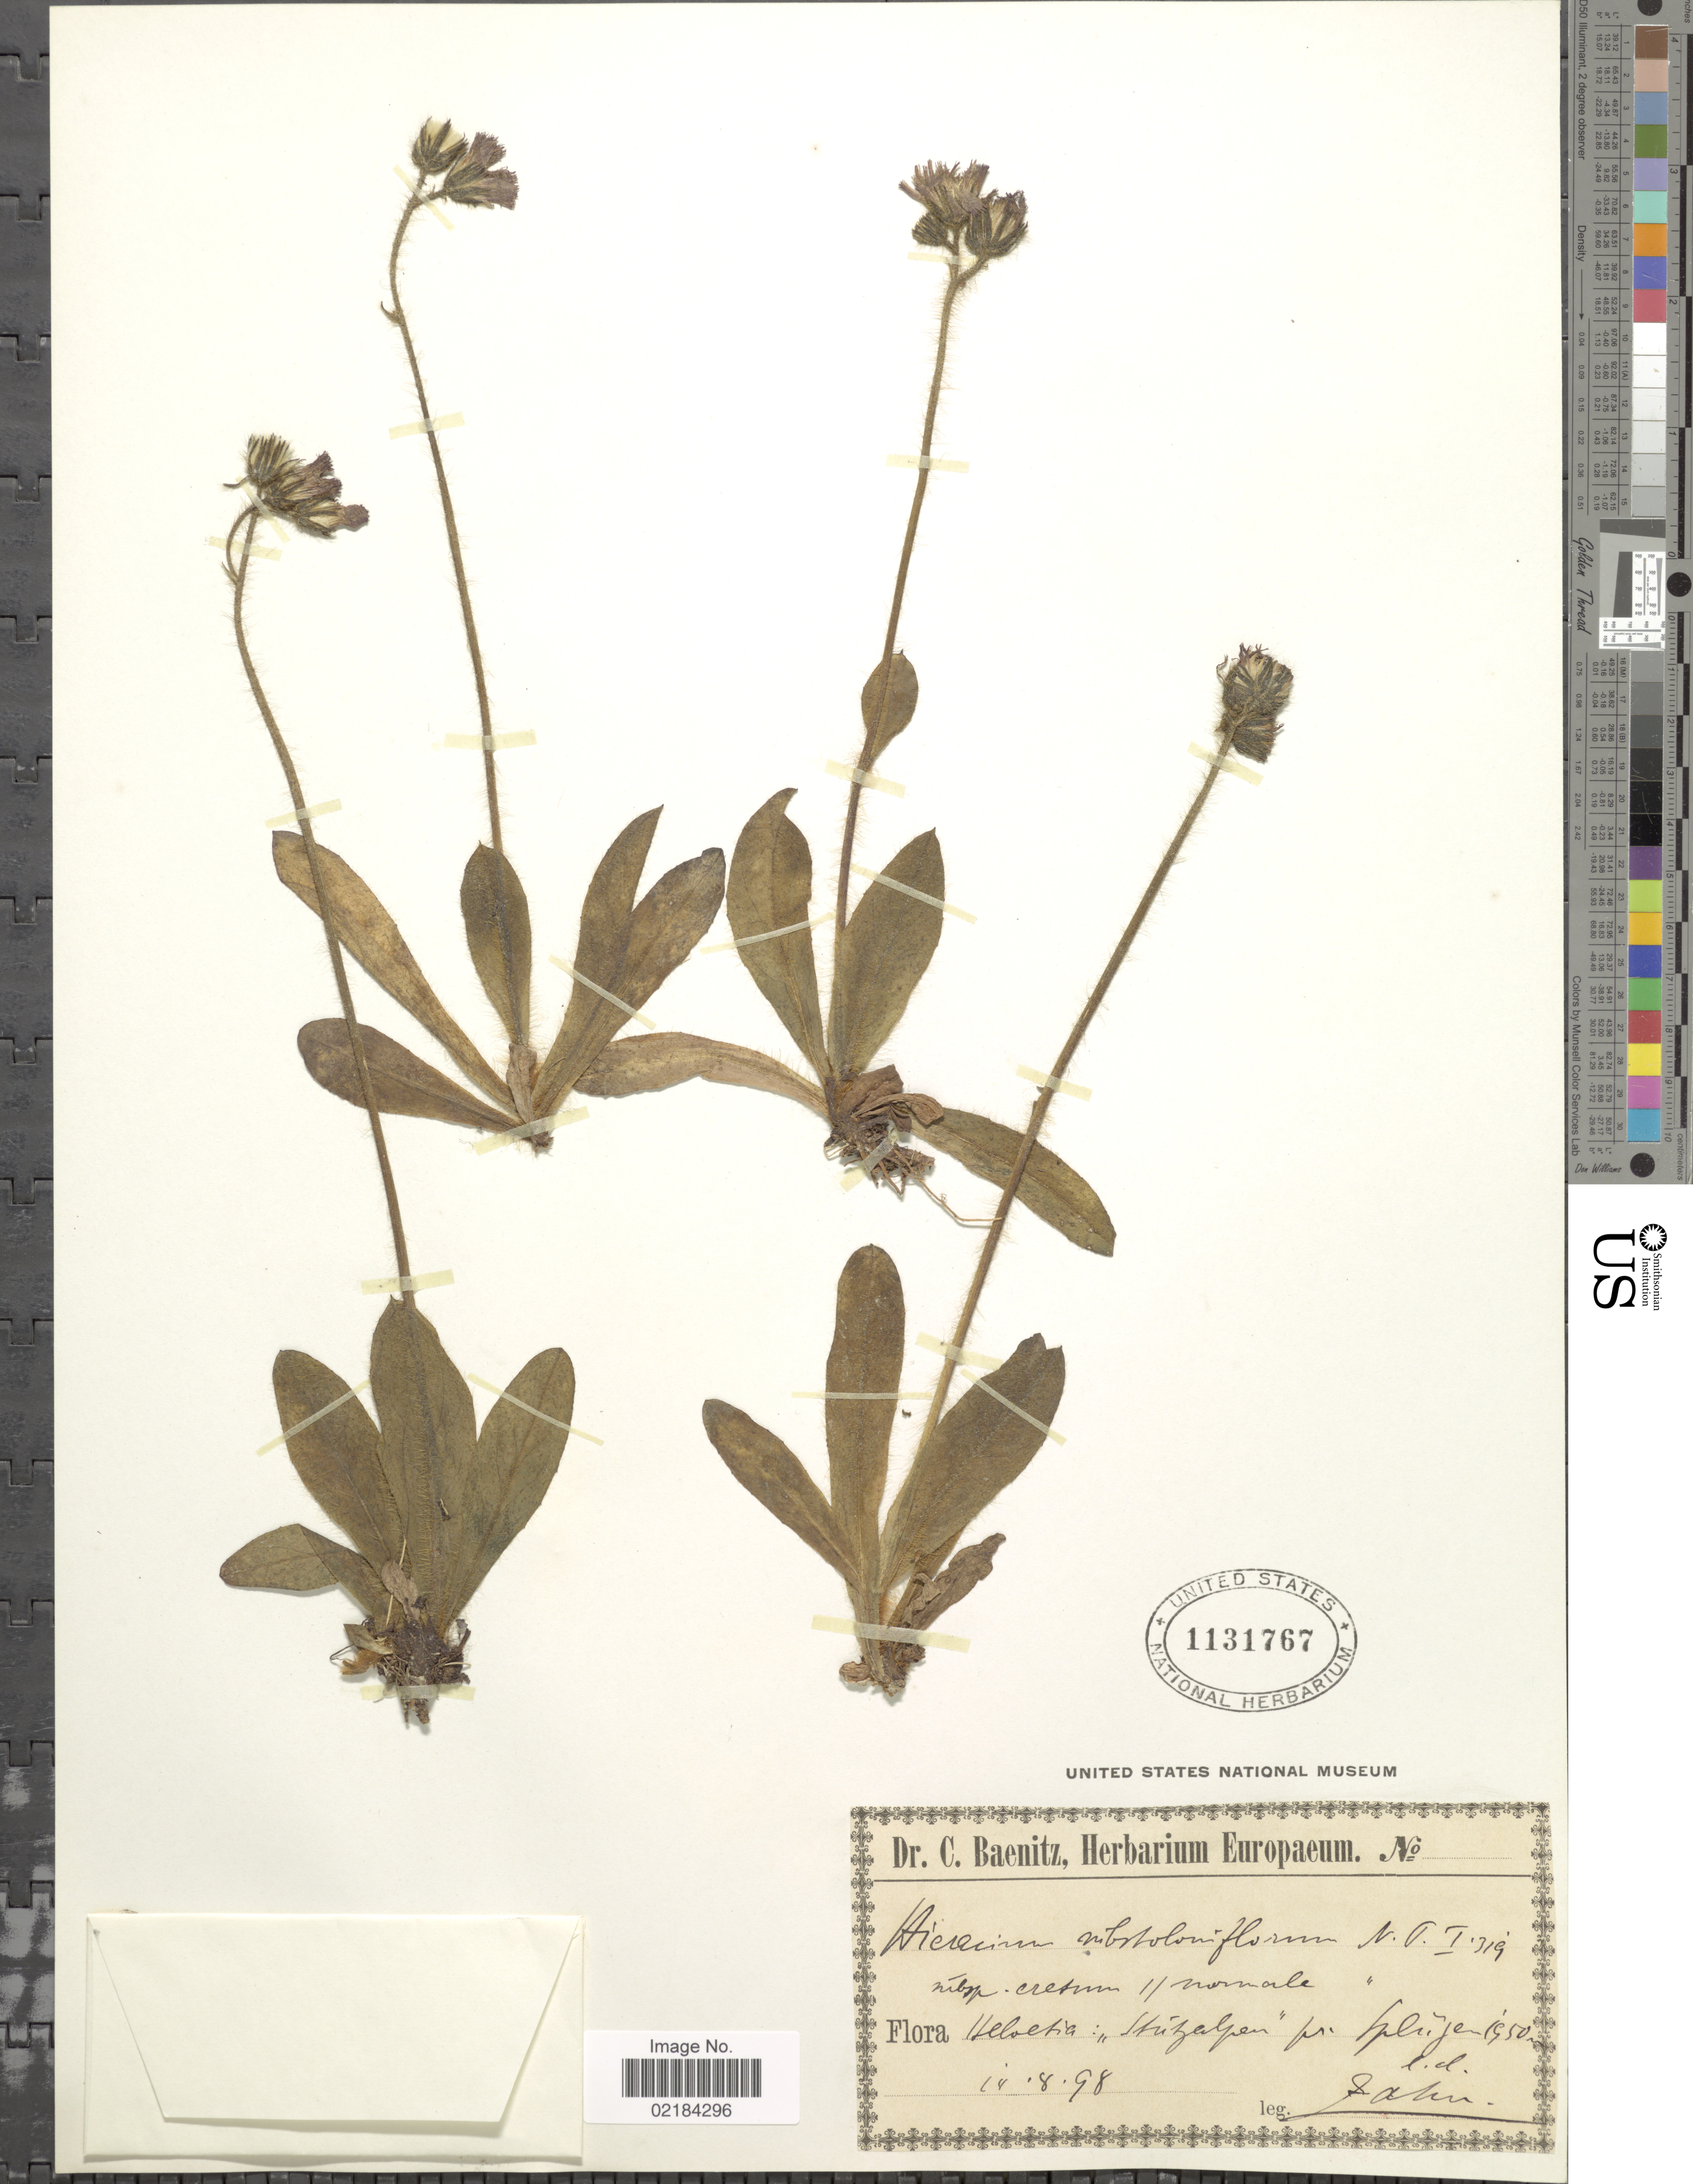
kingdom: Plantae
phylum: Tracheophyta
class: Magnoliopsida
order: Asterales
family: Asteraceae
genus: Hieracium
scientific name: Hieracium substoloniflorum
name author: Peter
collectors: Zahn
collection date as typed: Transcribed d/m/y: 14/8/98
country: Switzerland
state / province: Graubunden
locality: pr. Splügen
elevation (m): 190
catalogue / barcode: US 1131767